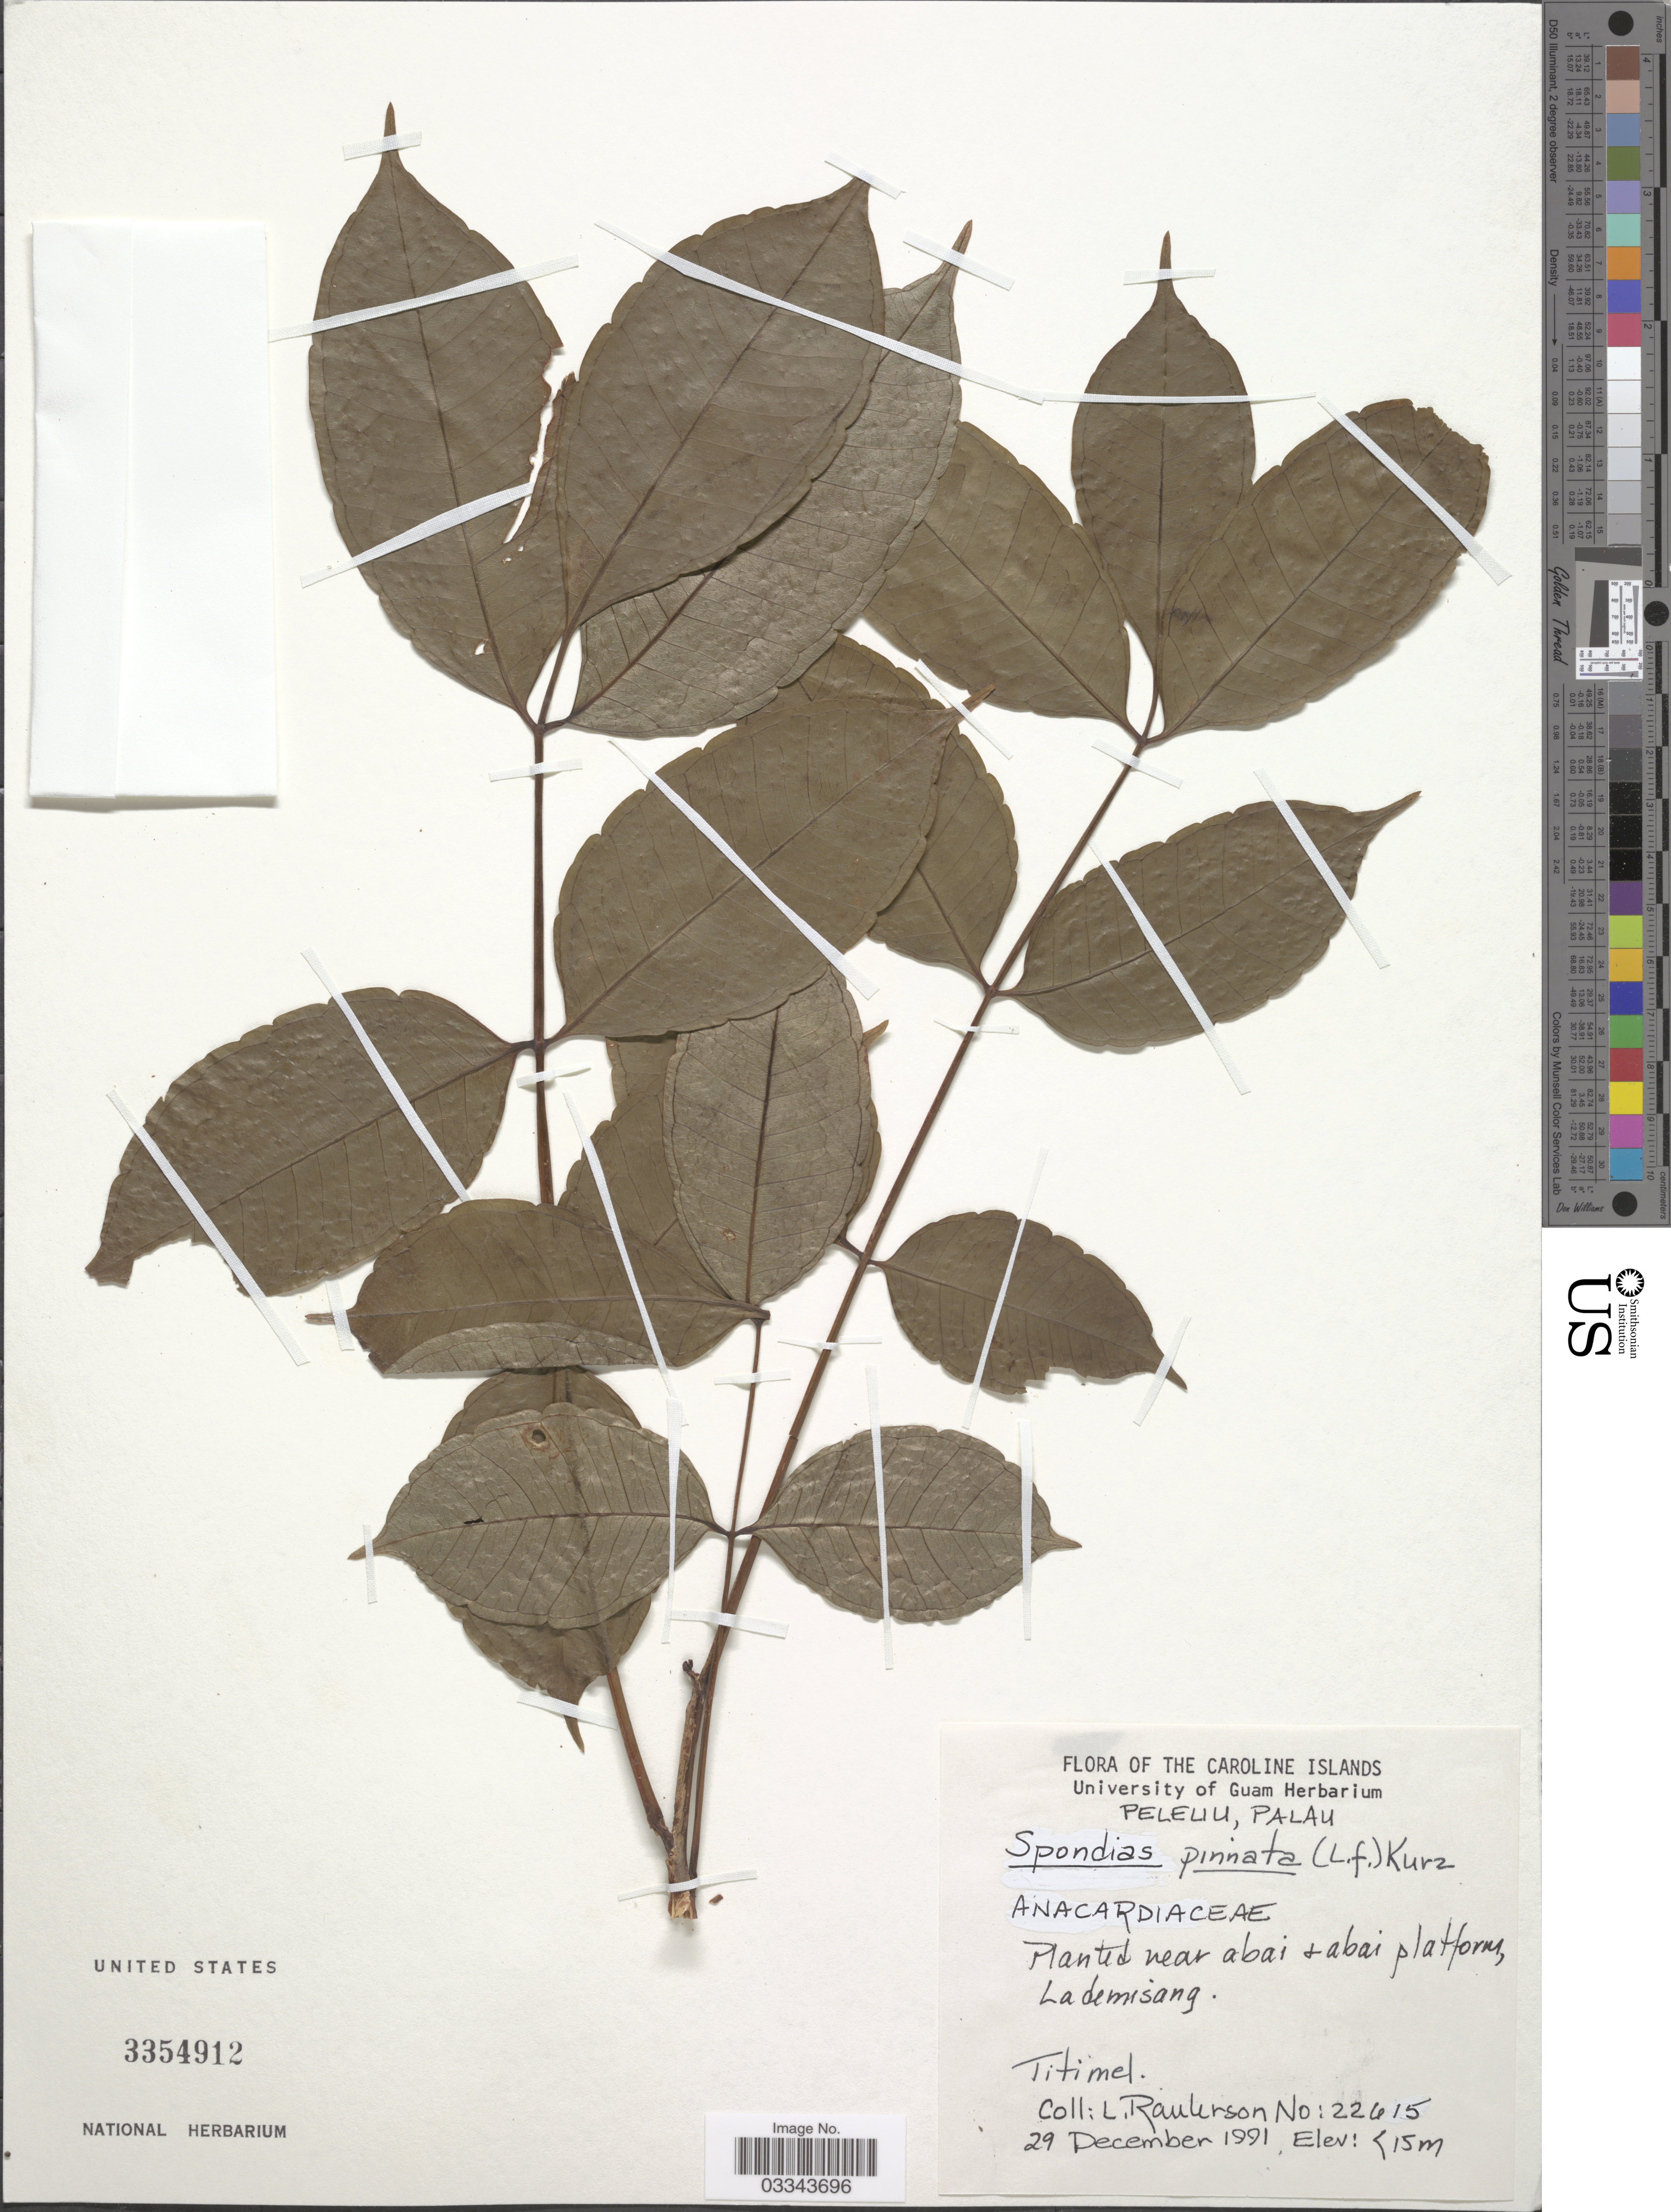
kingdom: Plantae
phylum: Tracheophyta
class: Magnoliopsida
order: Sapindales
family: Anacardiaceae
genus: Spondias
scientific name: Spondias pinnata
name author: (L. f.) Kurz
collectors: L. Raulerson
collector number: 22615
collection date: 1991-12-29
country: Palau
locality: The Caroline Islands. Peleliu, Palau.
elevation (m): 15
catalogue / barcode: US 3354912